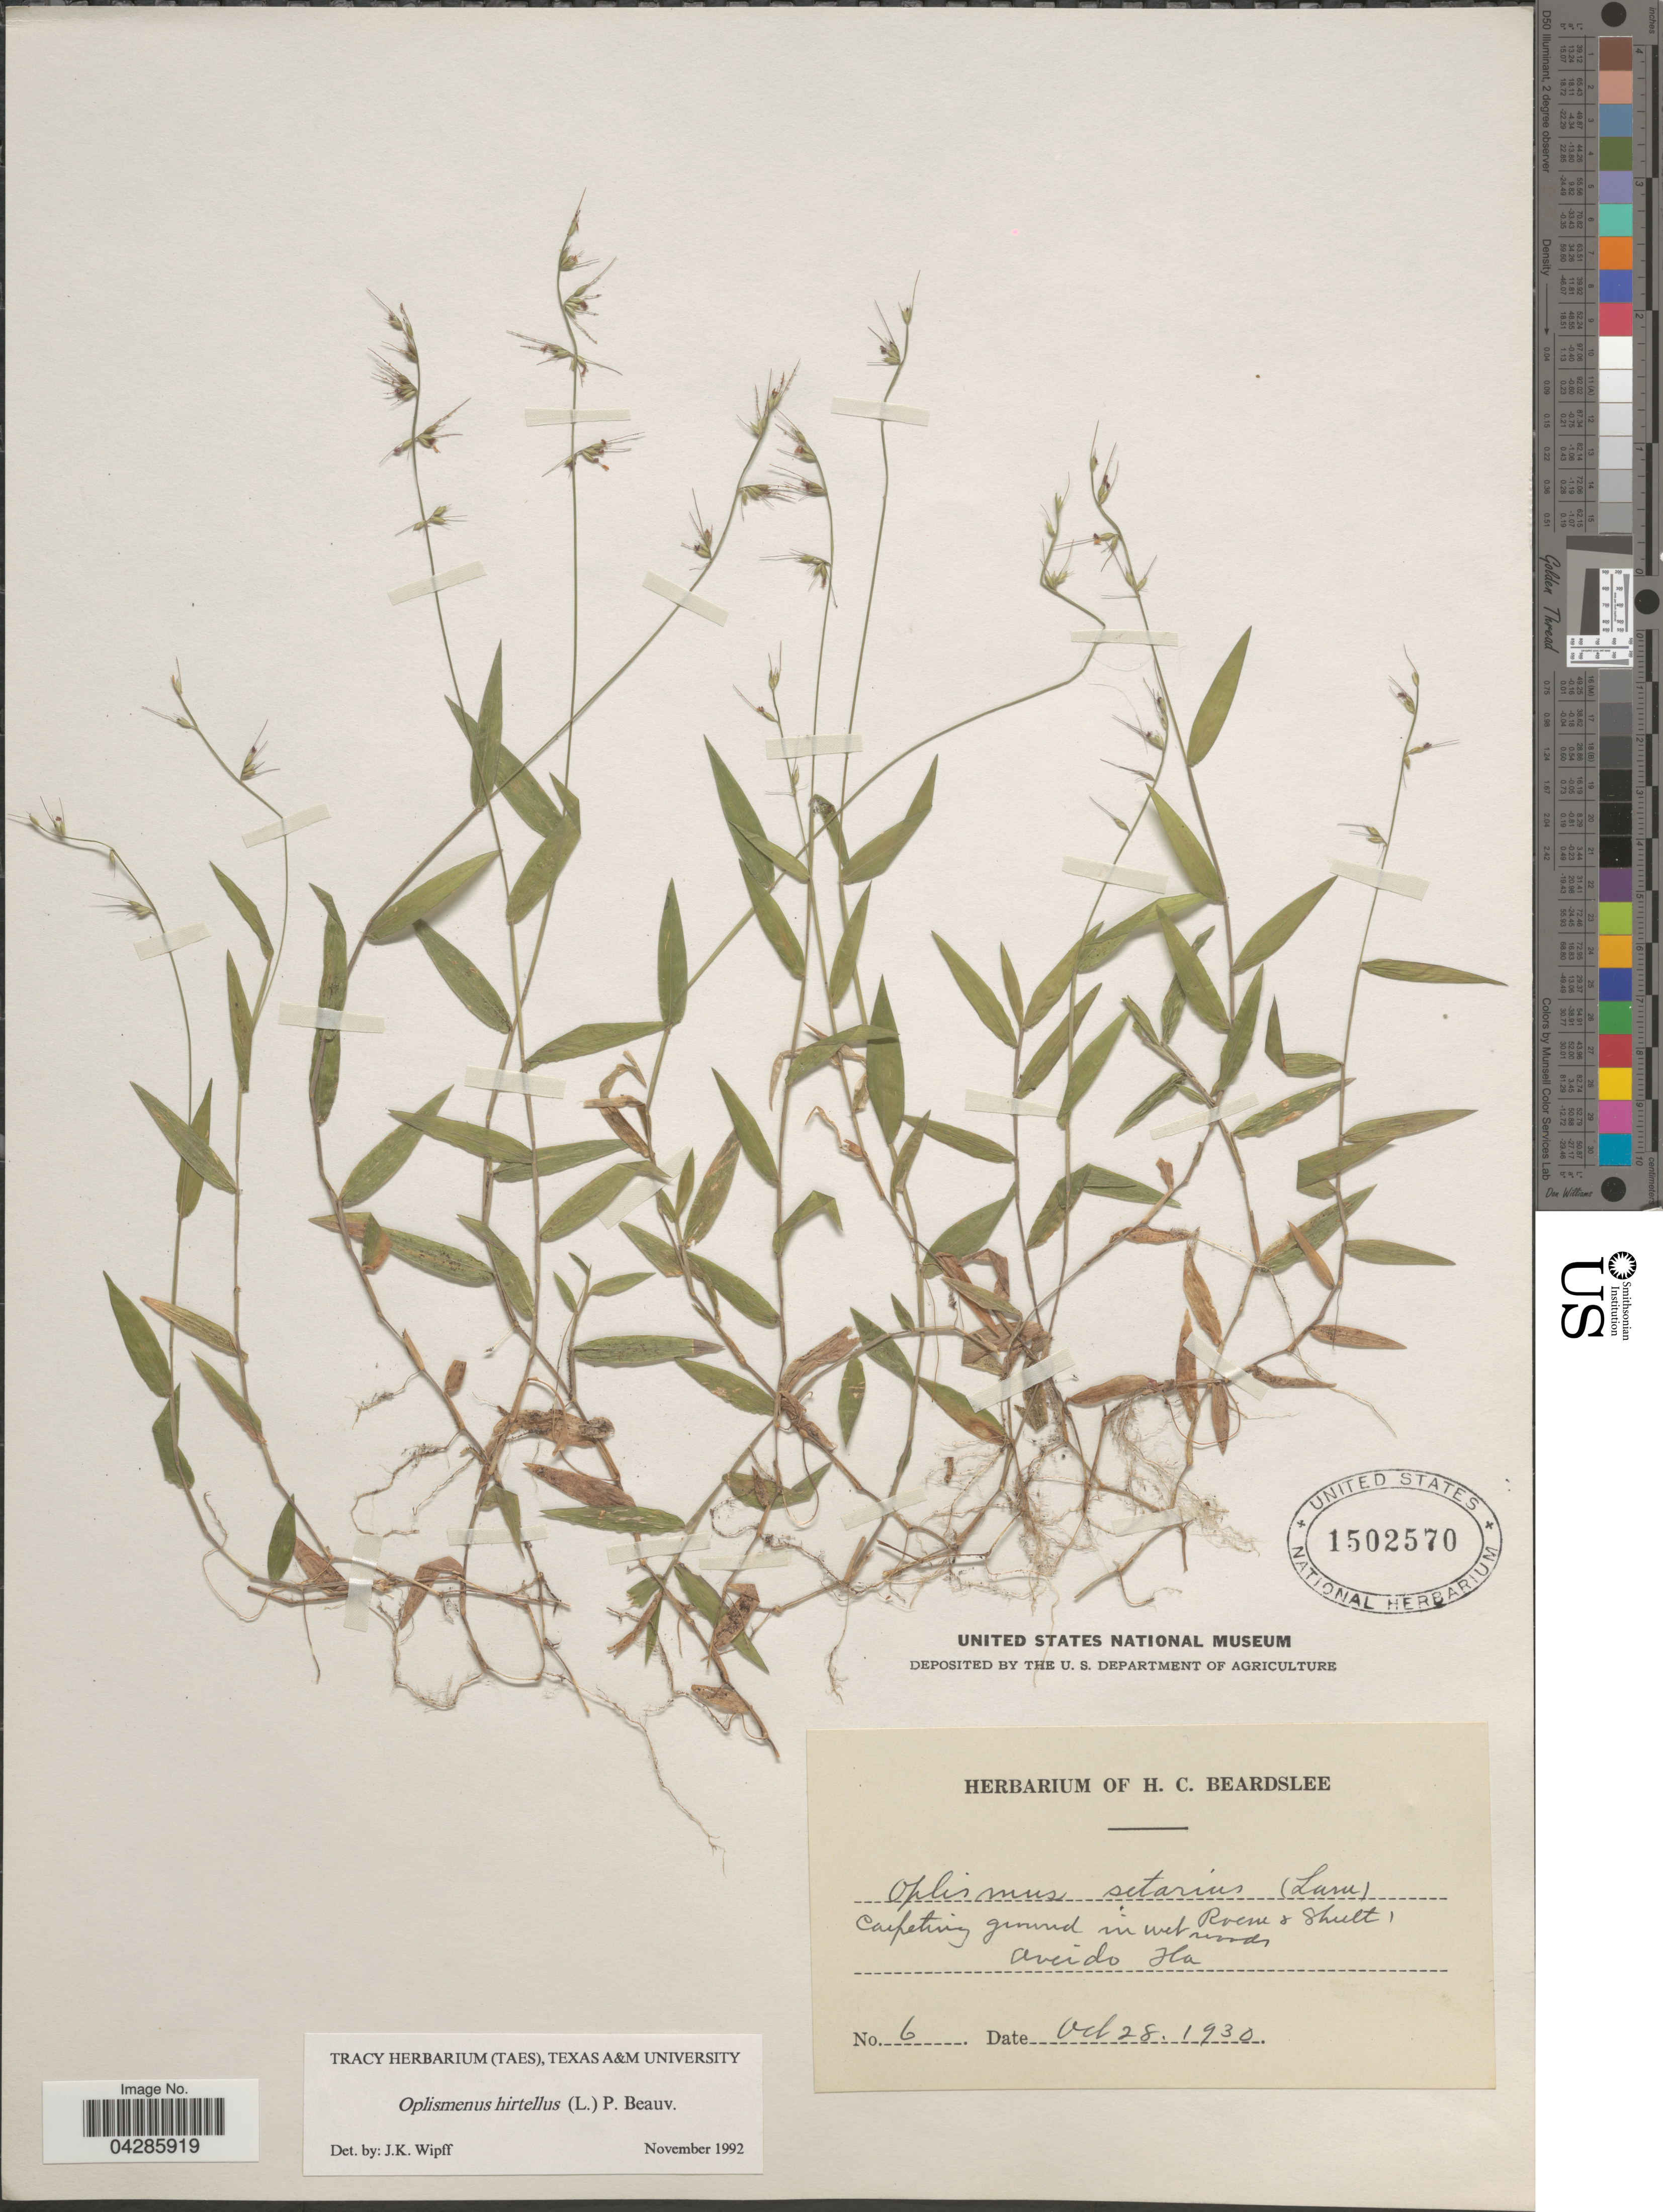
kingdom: Plantae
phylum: Tracheophyta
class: Liliopsida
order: Poales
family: Poaceae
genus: Oplismenus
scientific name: Oplismenus hirtellus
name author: (L.) P. Beauv.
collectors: ex herb. H. C. Beardslee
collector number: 6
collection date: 1930-10-28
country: United States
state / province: Florida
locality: Carpeting ground in wet woods. Oviedo.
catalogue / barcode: US 1502570